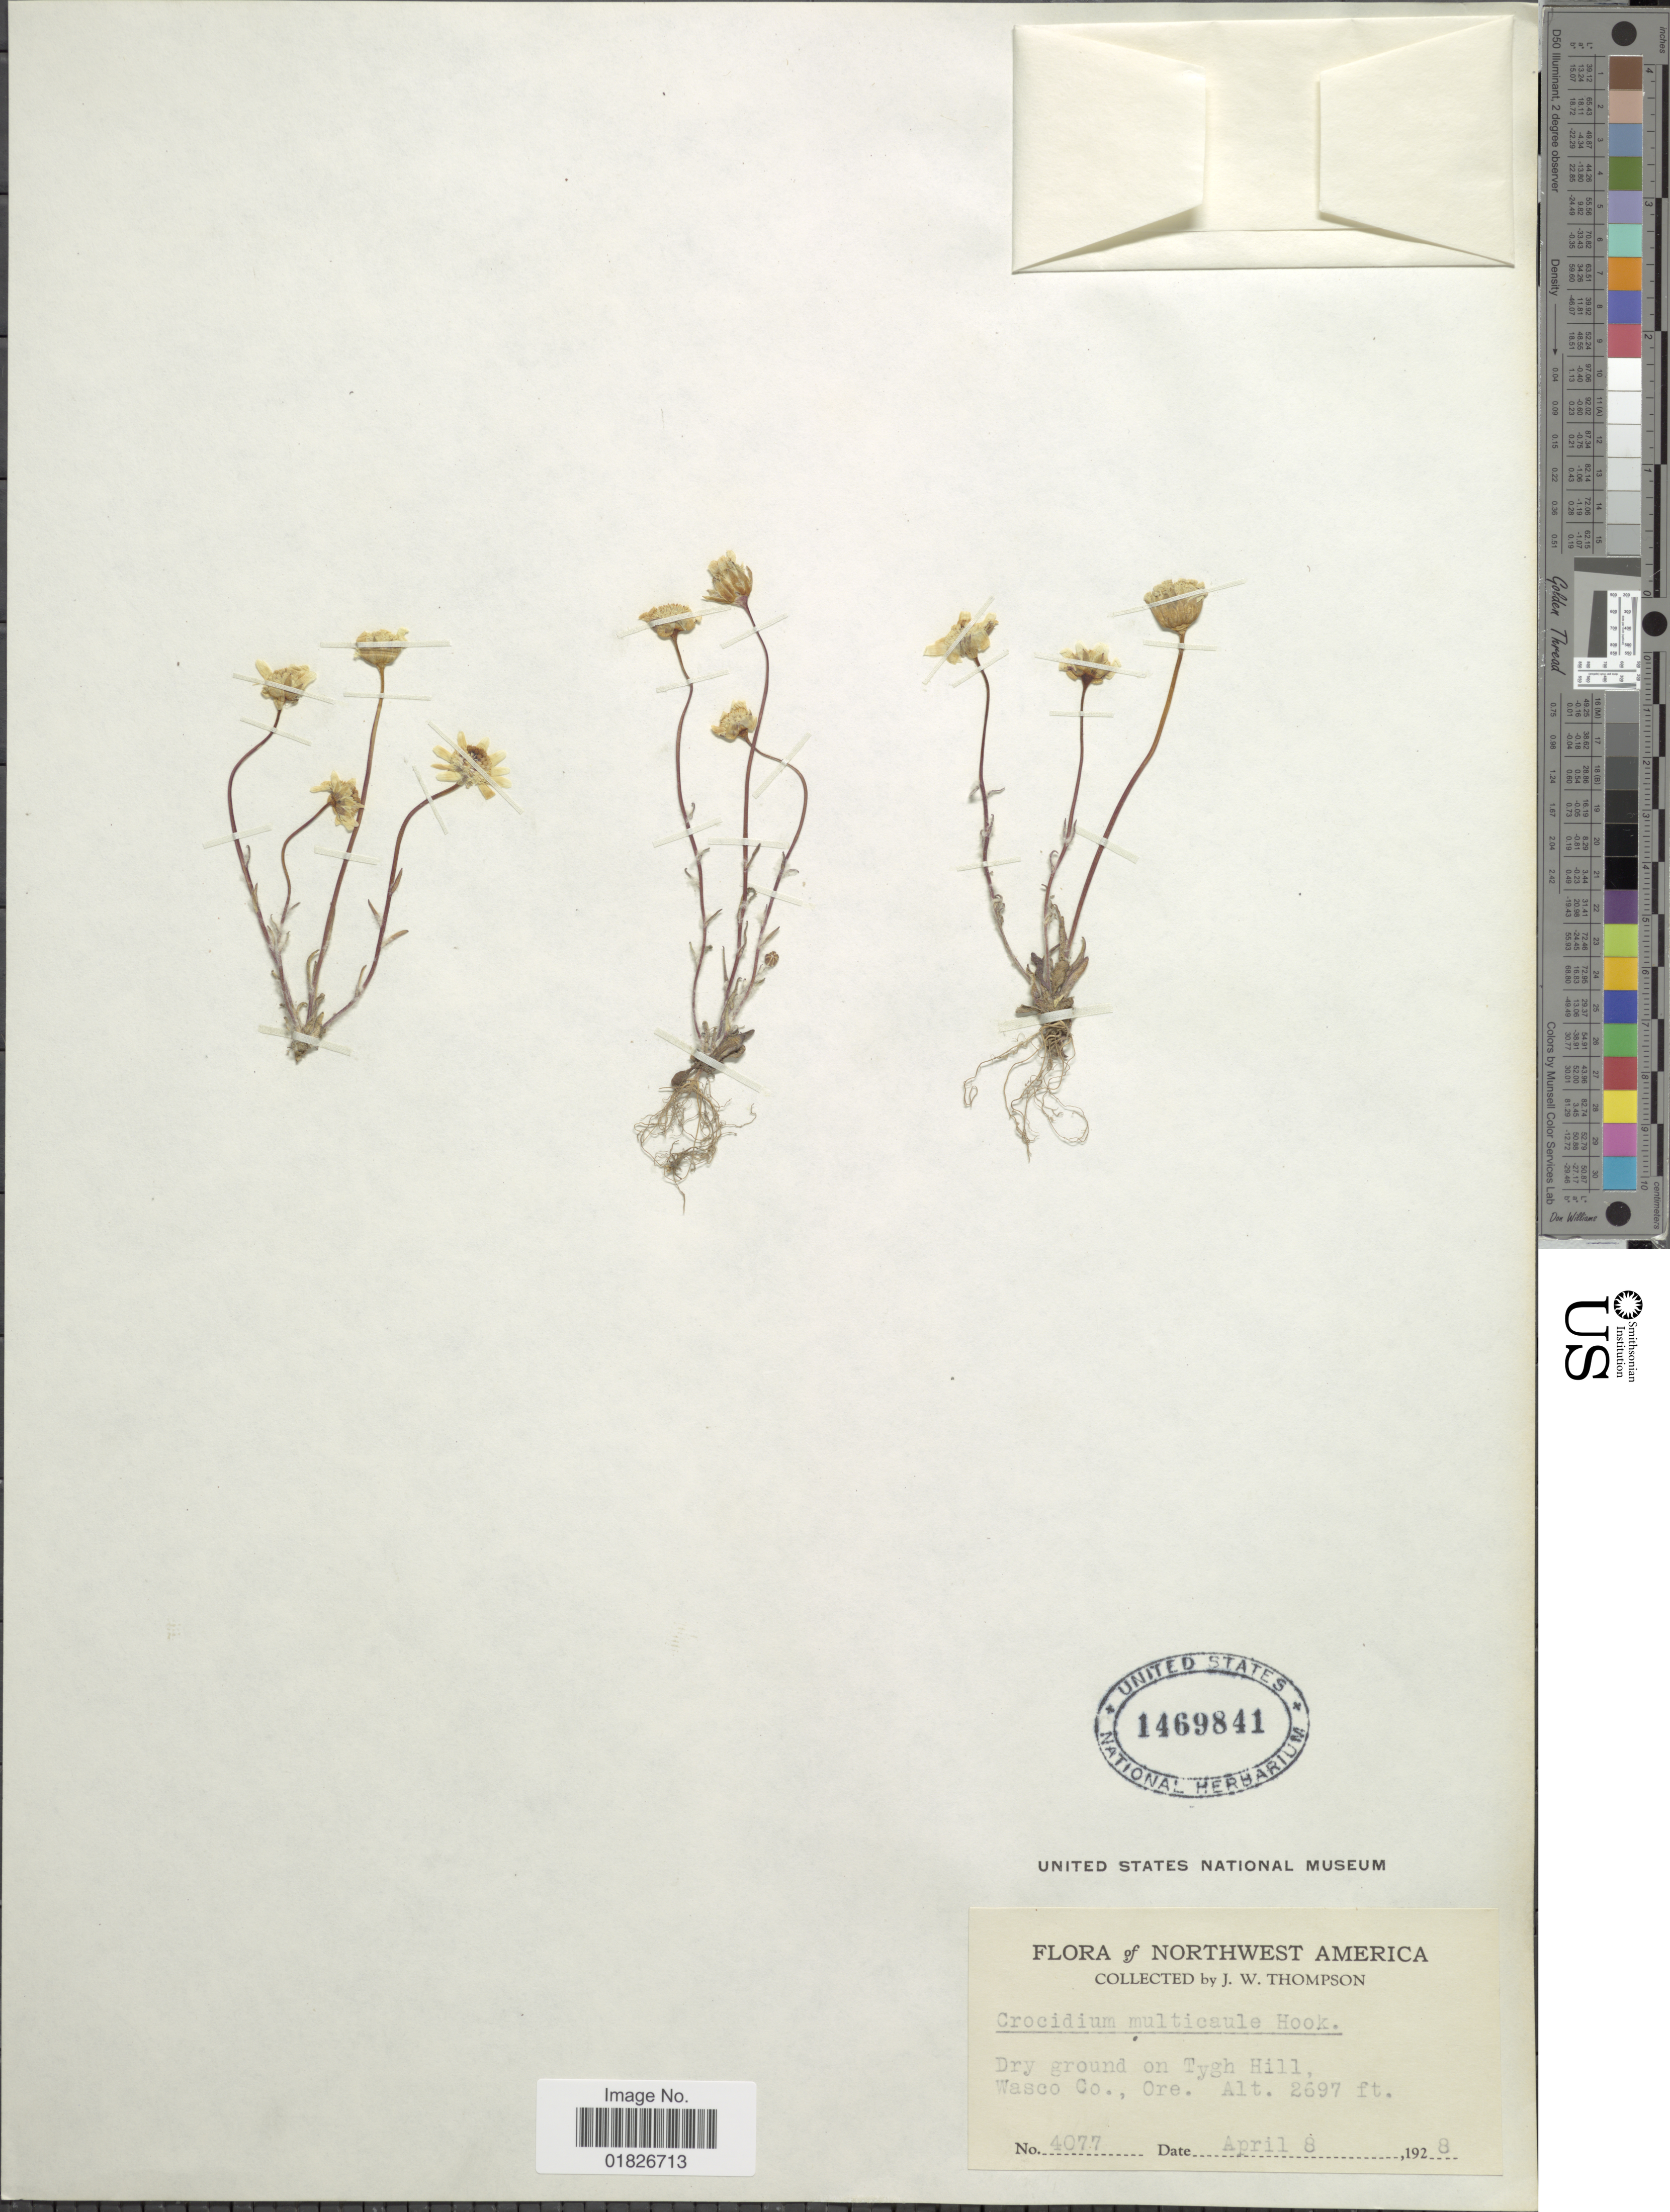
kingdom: Plantae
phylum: Tracheophyta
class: Magnoliopsida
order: Asterales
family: Asteraceae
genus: Crocidium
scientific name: Crocidium multicaule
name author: Hook.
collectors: J. W. Thompson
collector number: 4077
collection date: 1928-04-08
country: United States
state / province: Oregon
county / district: Wasco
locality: Northwest America, Tygh Hill, Wasco Co., Ore.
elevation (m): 822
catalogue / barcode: US 1469841